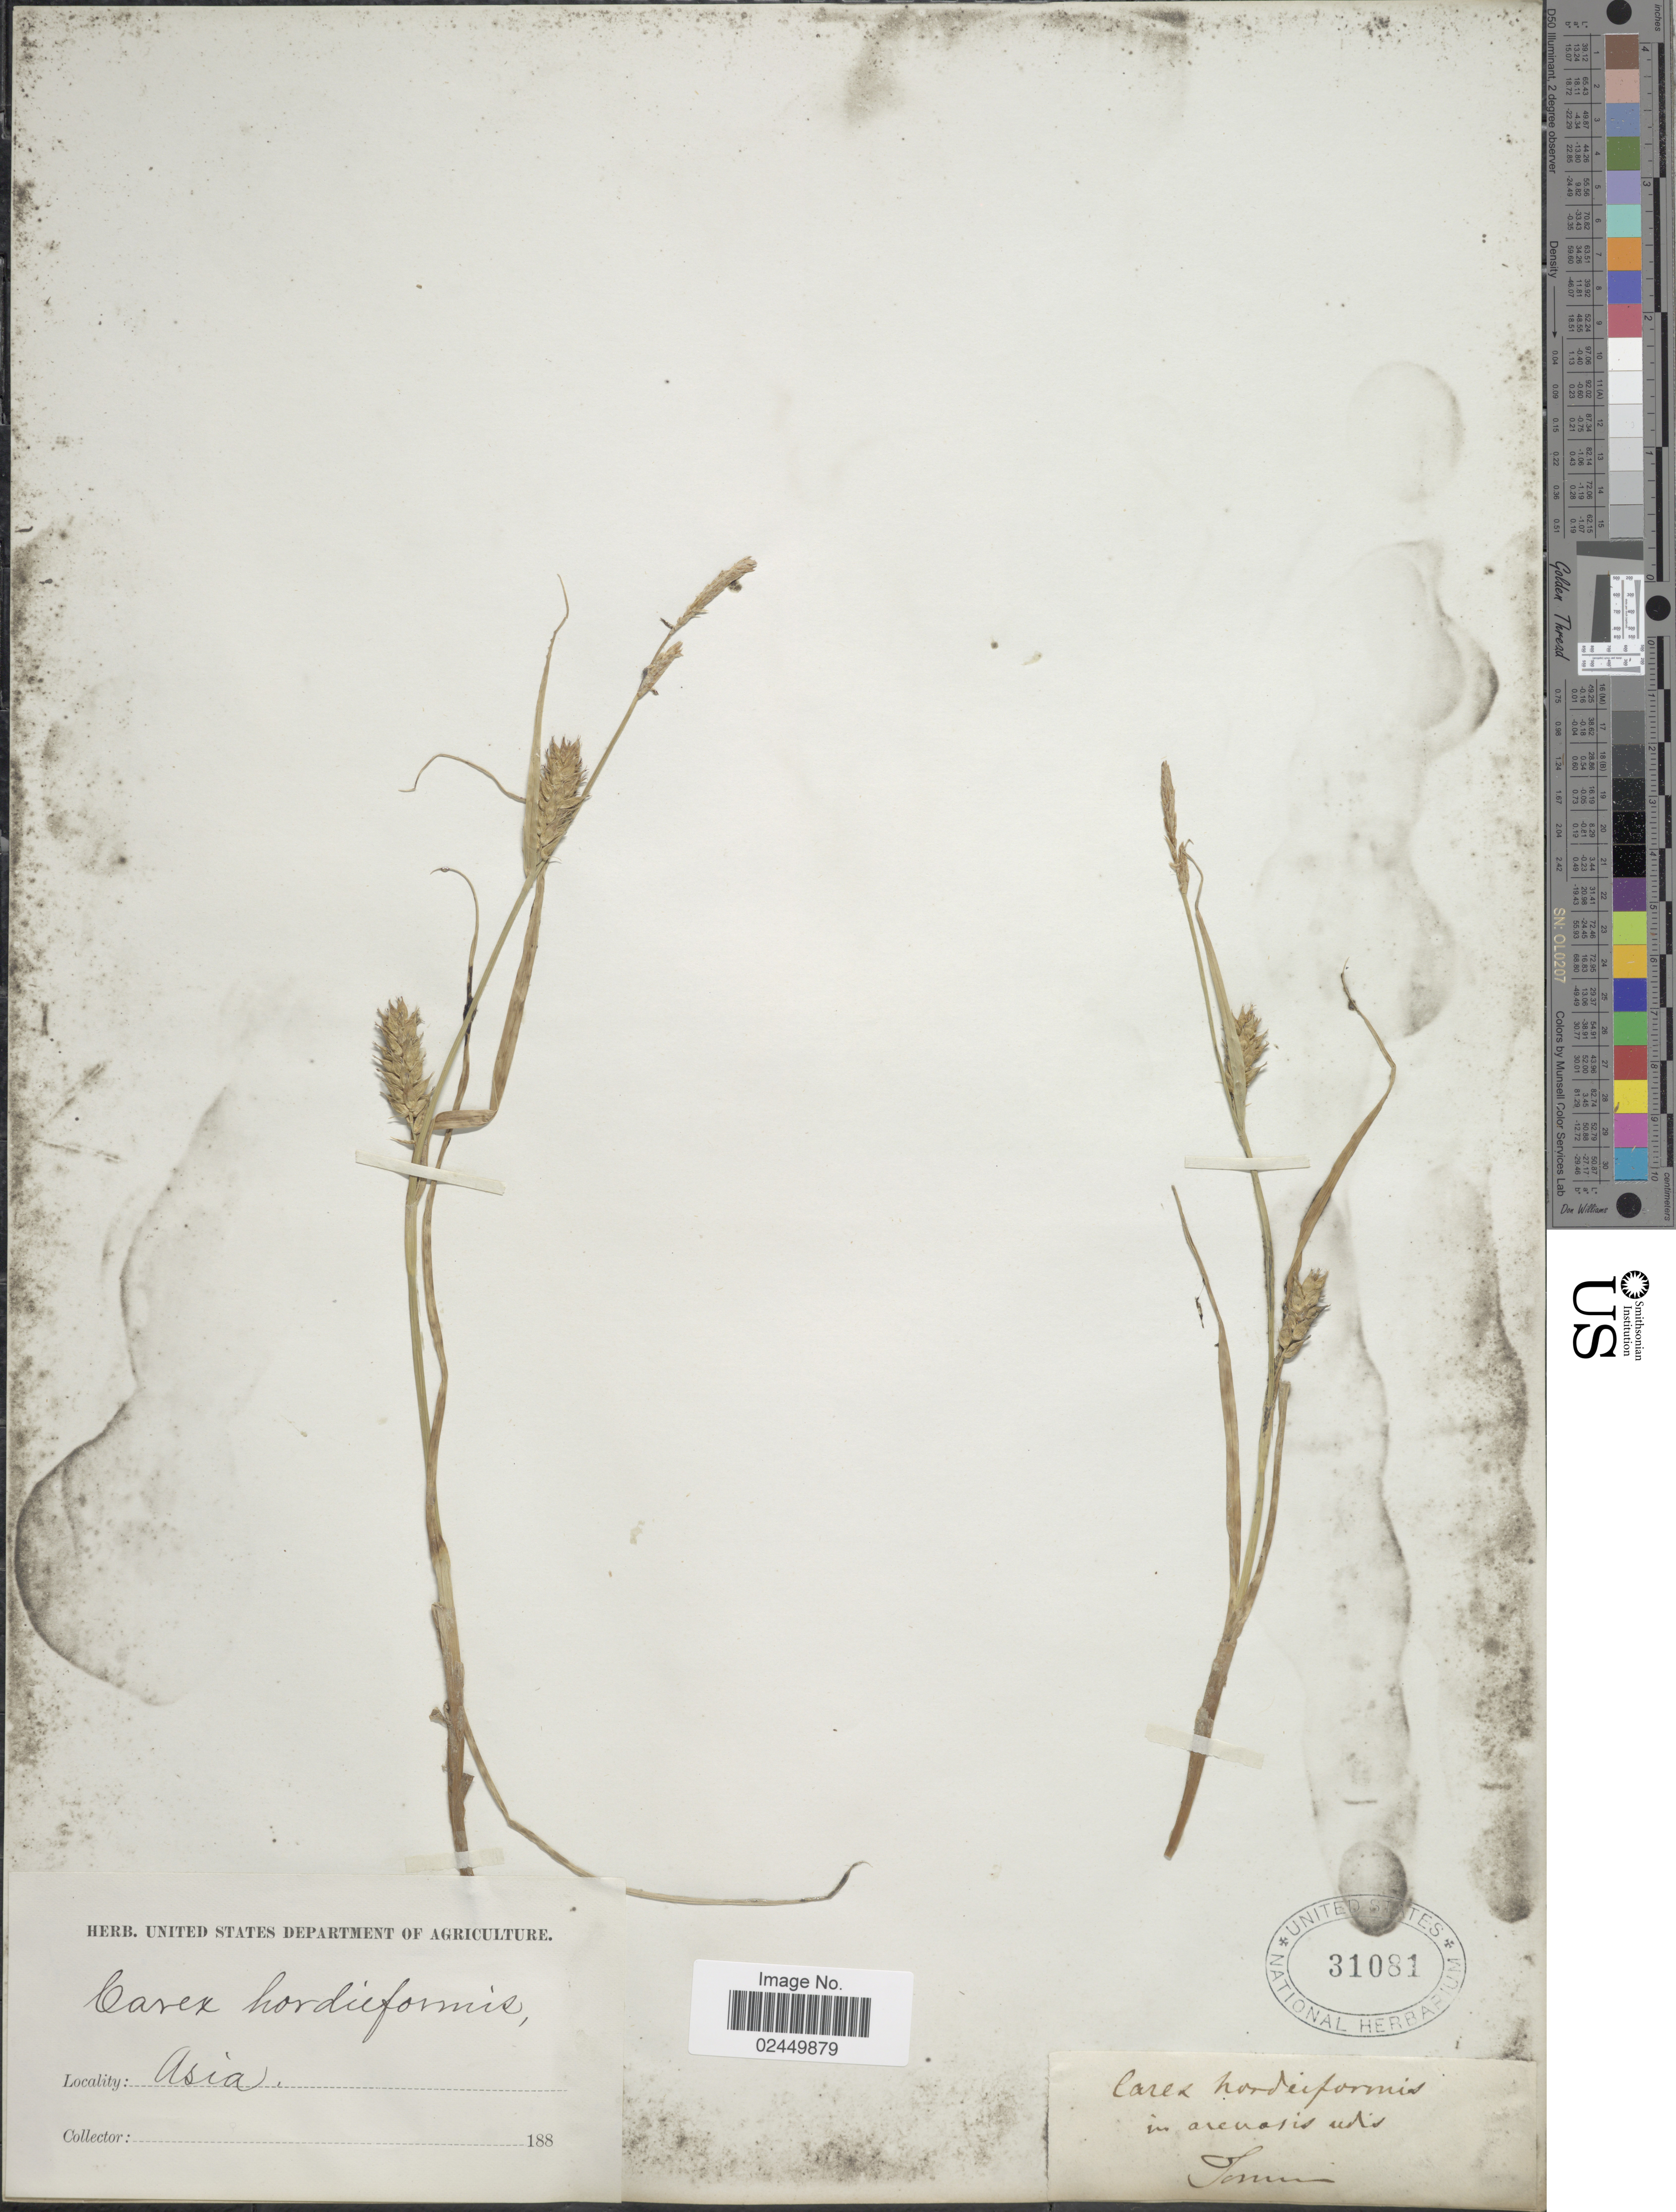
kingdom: Plantae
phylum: Tracheophyta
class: Liliopsida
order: Poales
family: Cyperaceae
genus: Carex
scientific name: Carex hordeistichos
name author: Vill.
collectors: Tommasini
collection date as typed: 188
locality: Asia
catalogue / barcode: US 31081